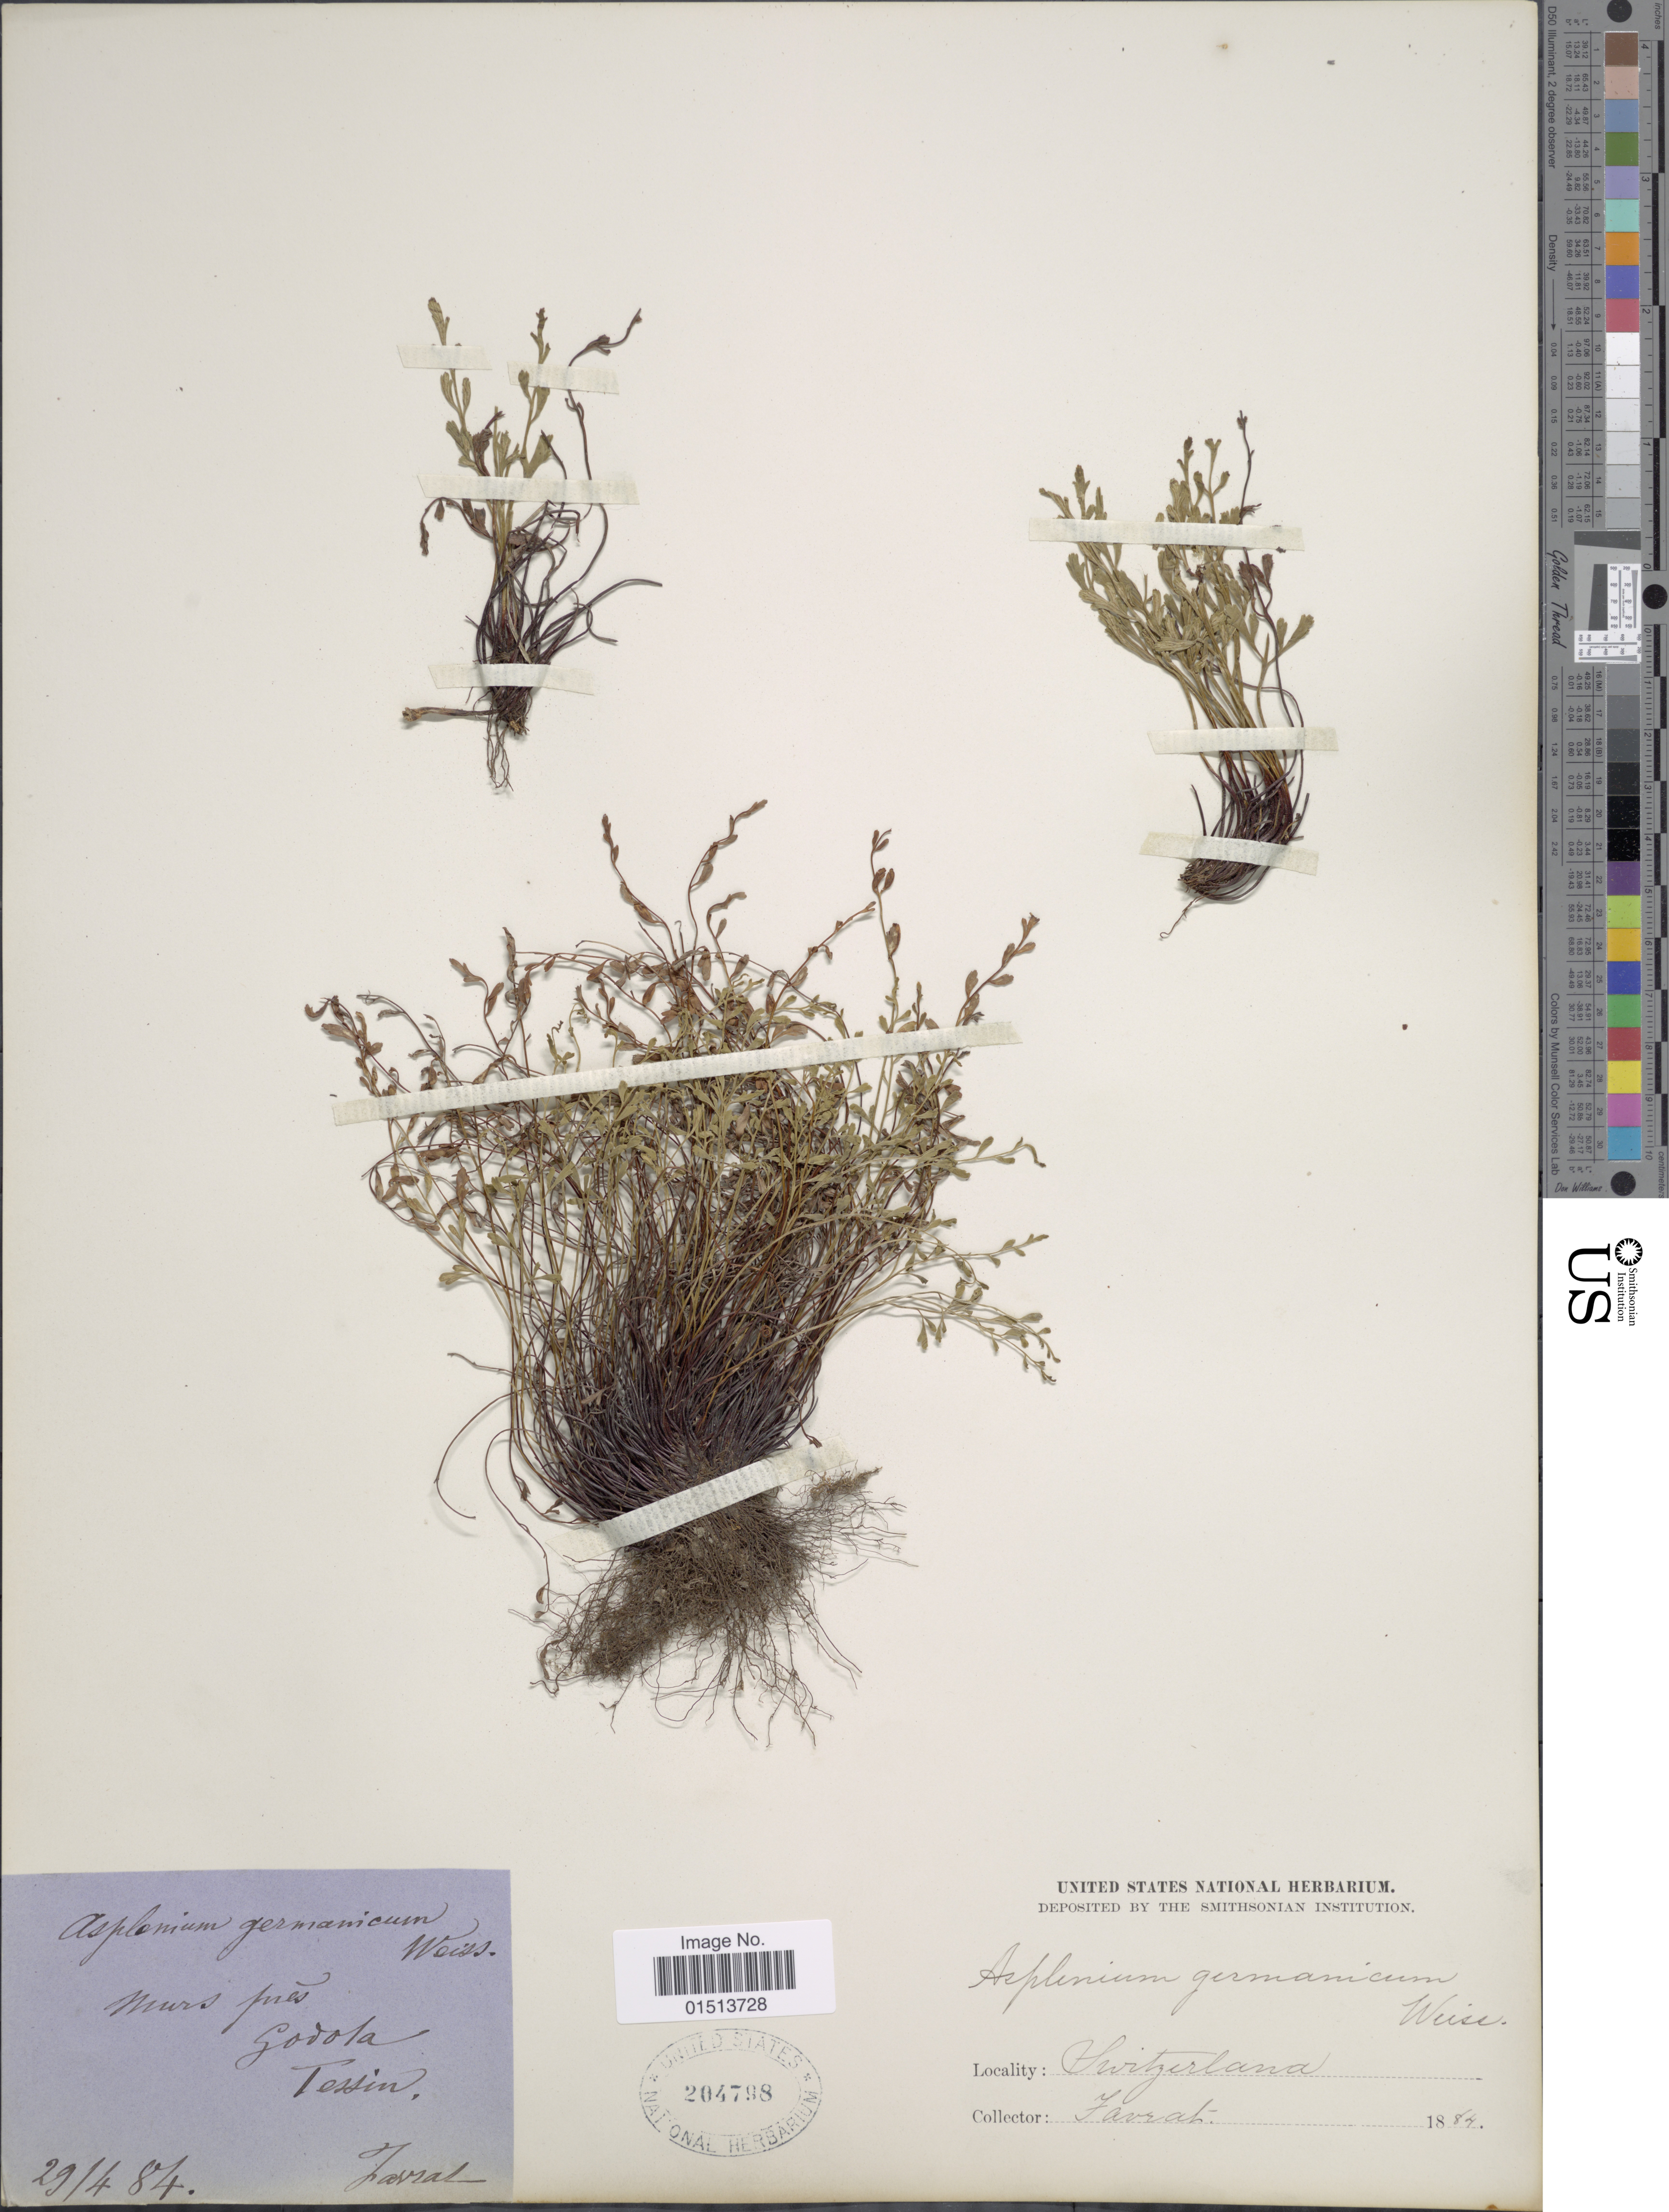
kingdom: Plantae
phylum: Tracheophyta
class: Polypodiopsida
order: Polypodiales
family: Aspleniaceae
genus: Asplenium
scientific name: Asplenium alternifolium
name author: Jacq.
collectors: L. Favrat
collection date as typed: Transcribed d/m/y: 29/4/84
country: Switzerland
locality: Murs pres Godota Tessin.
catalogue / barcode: US 204798